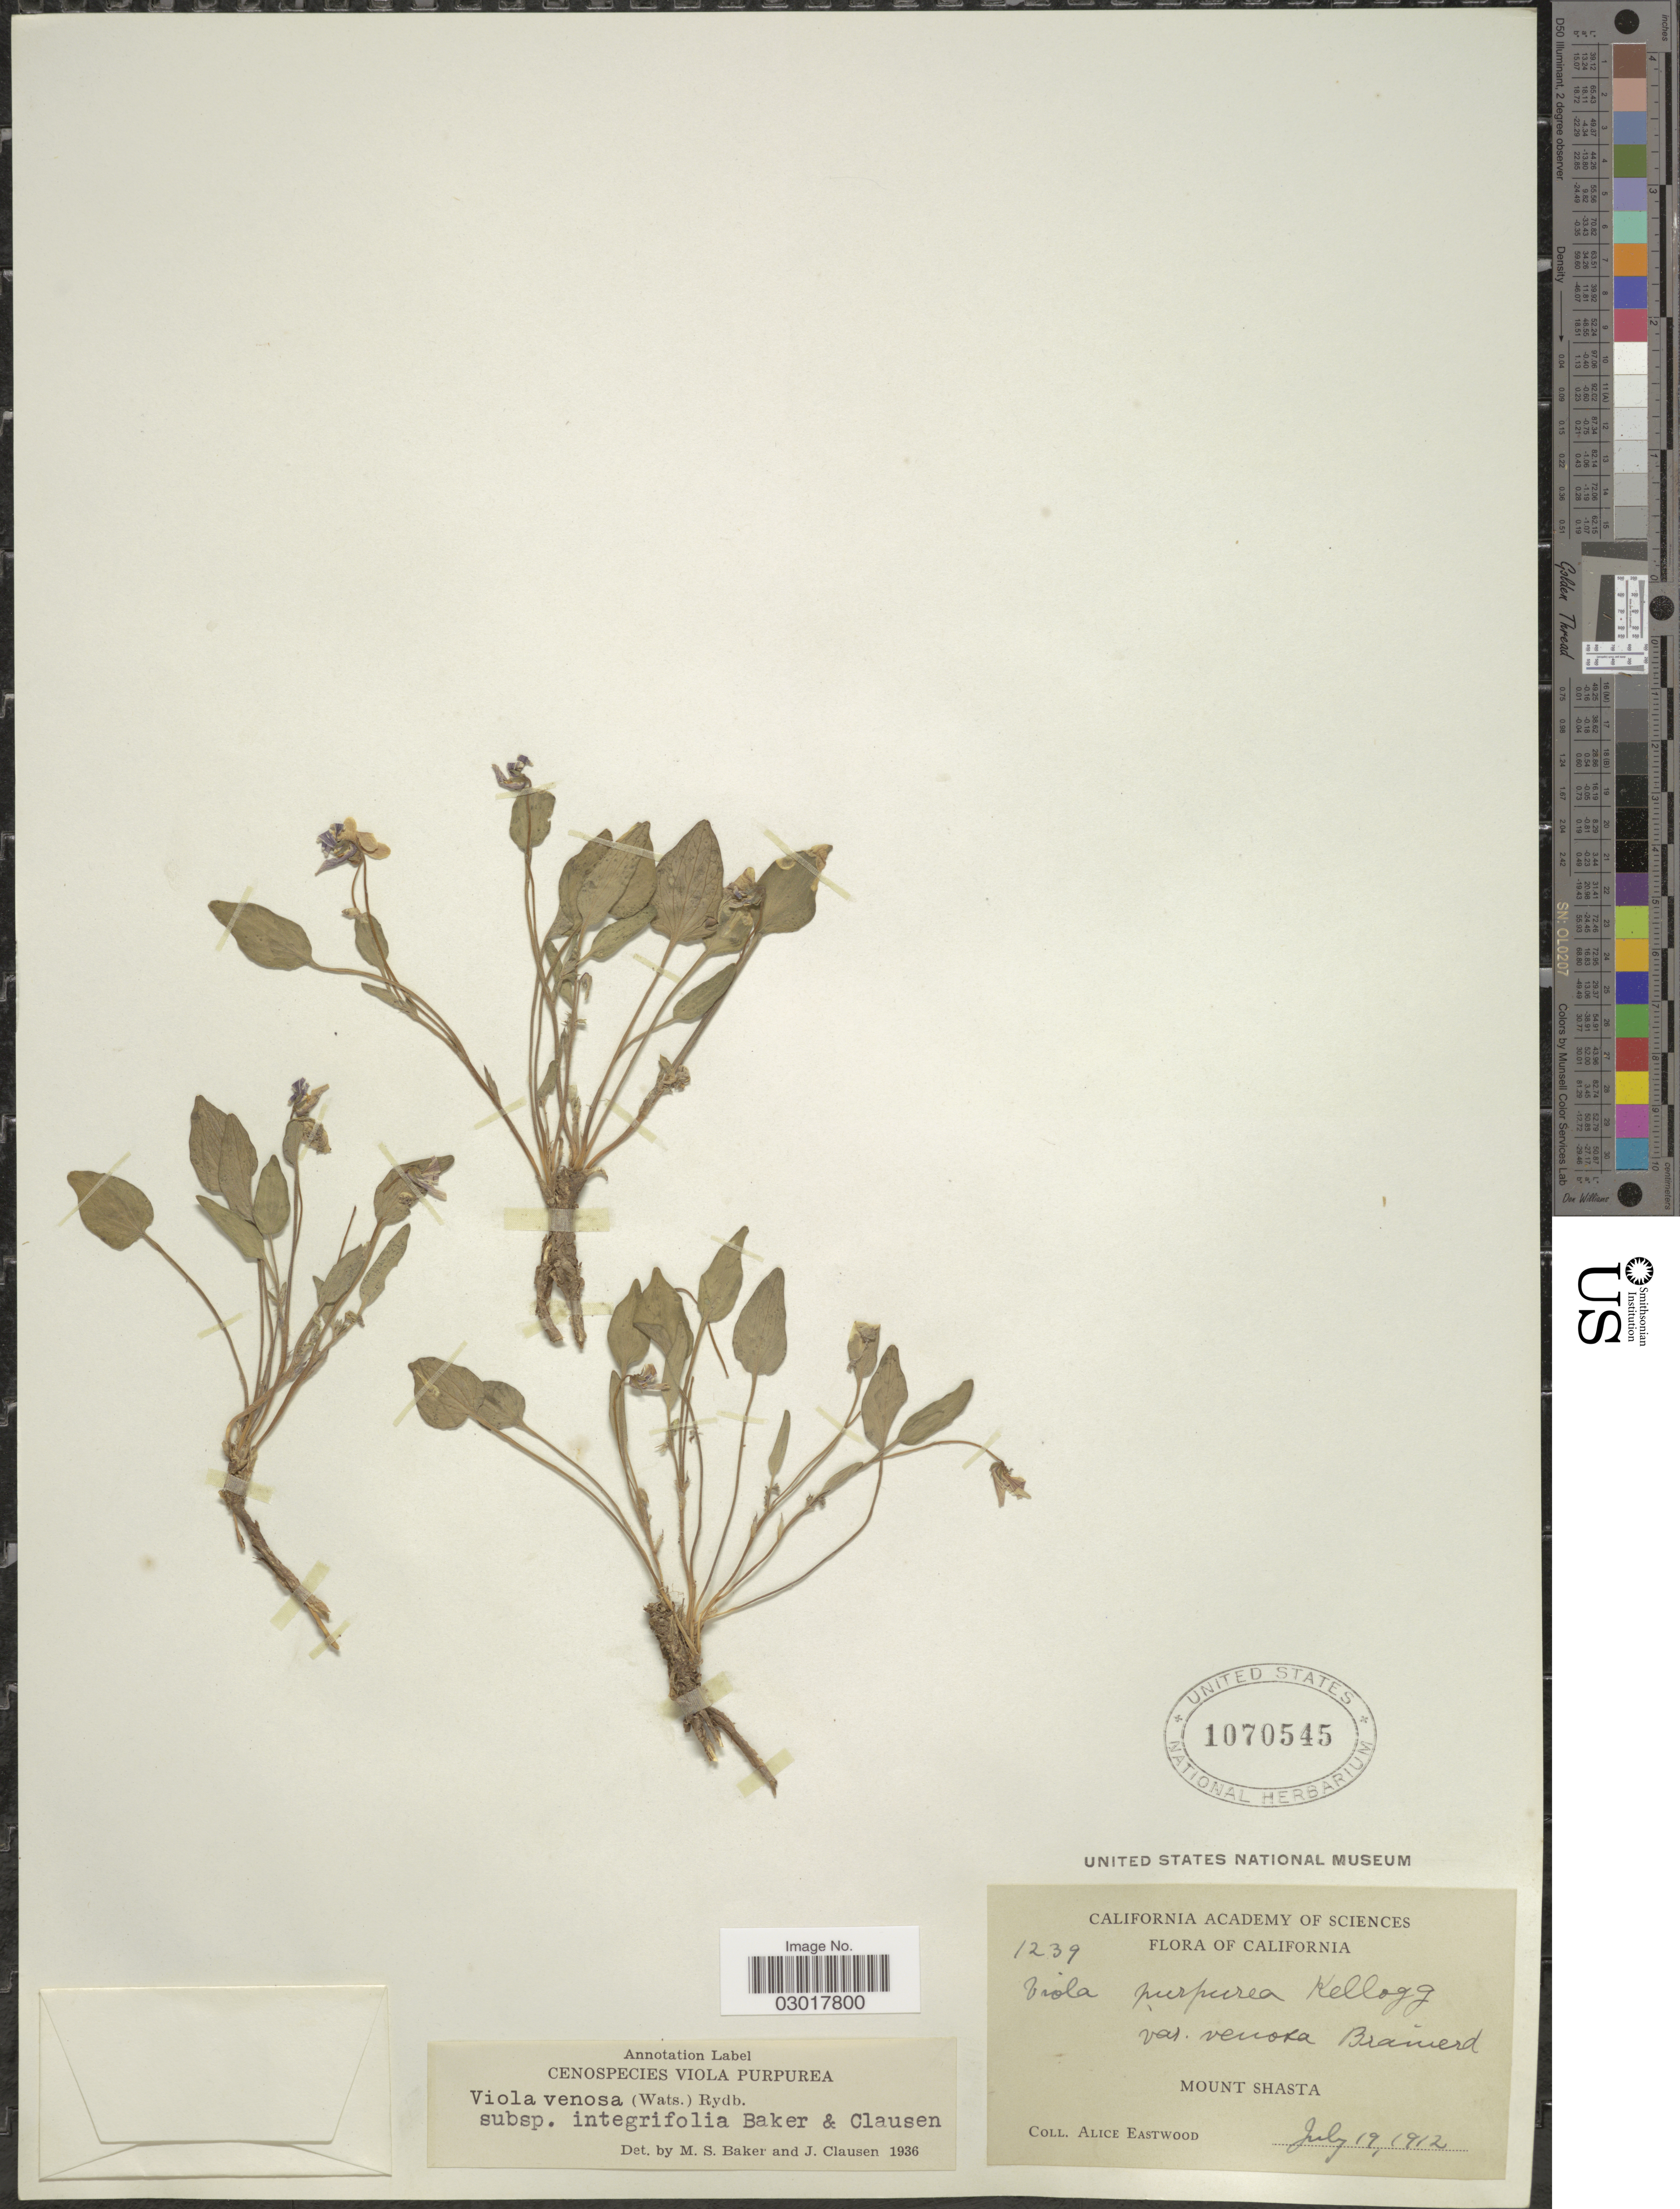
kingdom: Plantae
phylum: Tracheophyta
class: Magnoliopsida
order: Malpighiales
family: Violaceae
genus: Viola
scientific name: Viola venosa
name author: (S. Watson) Rydb.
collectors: A. Eastwood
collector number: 1239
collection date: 1912-07-19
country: United States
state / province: California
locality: Mount Shasta.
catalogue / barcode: US 1070545